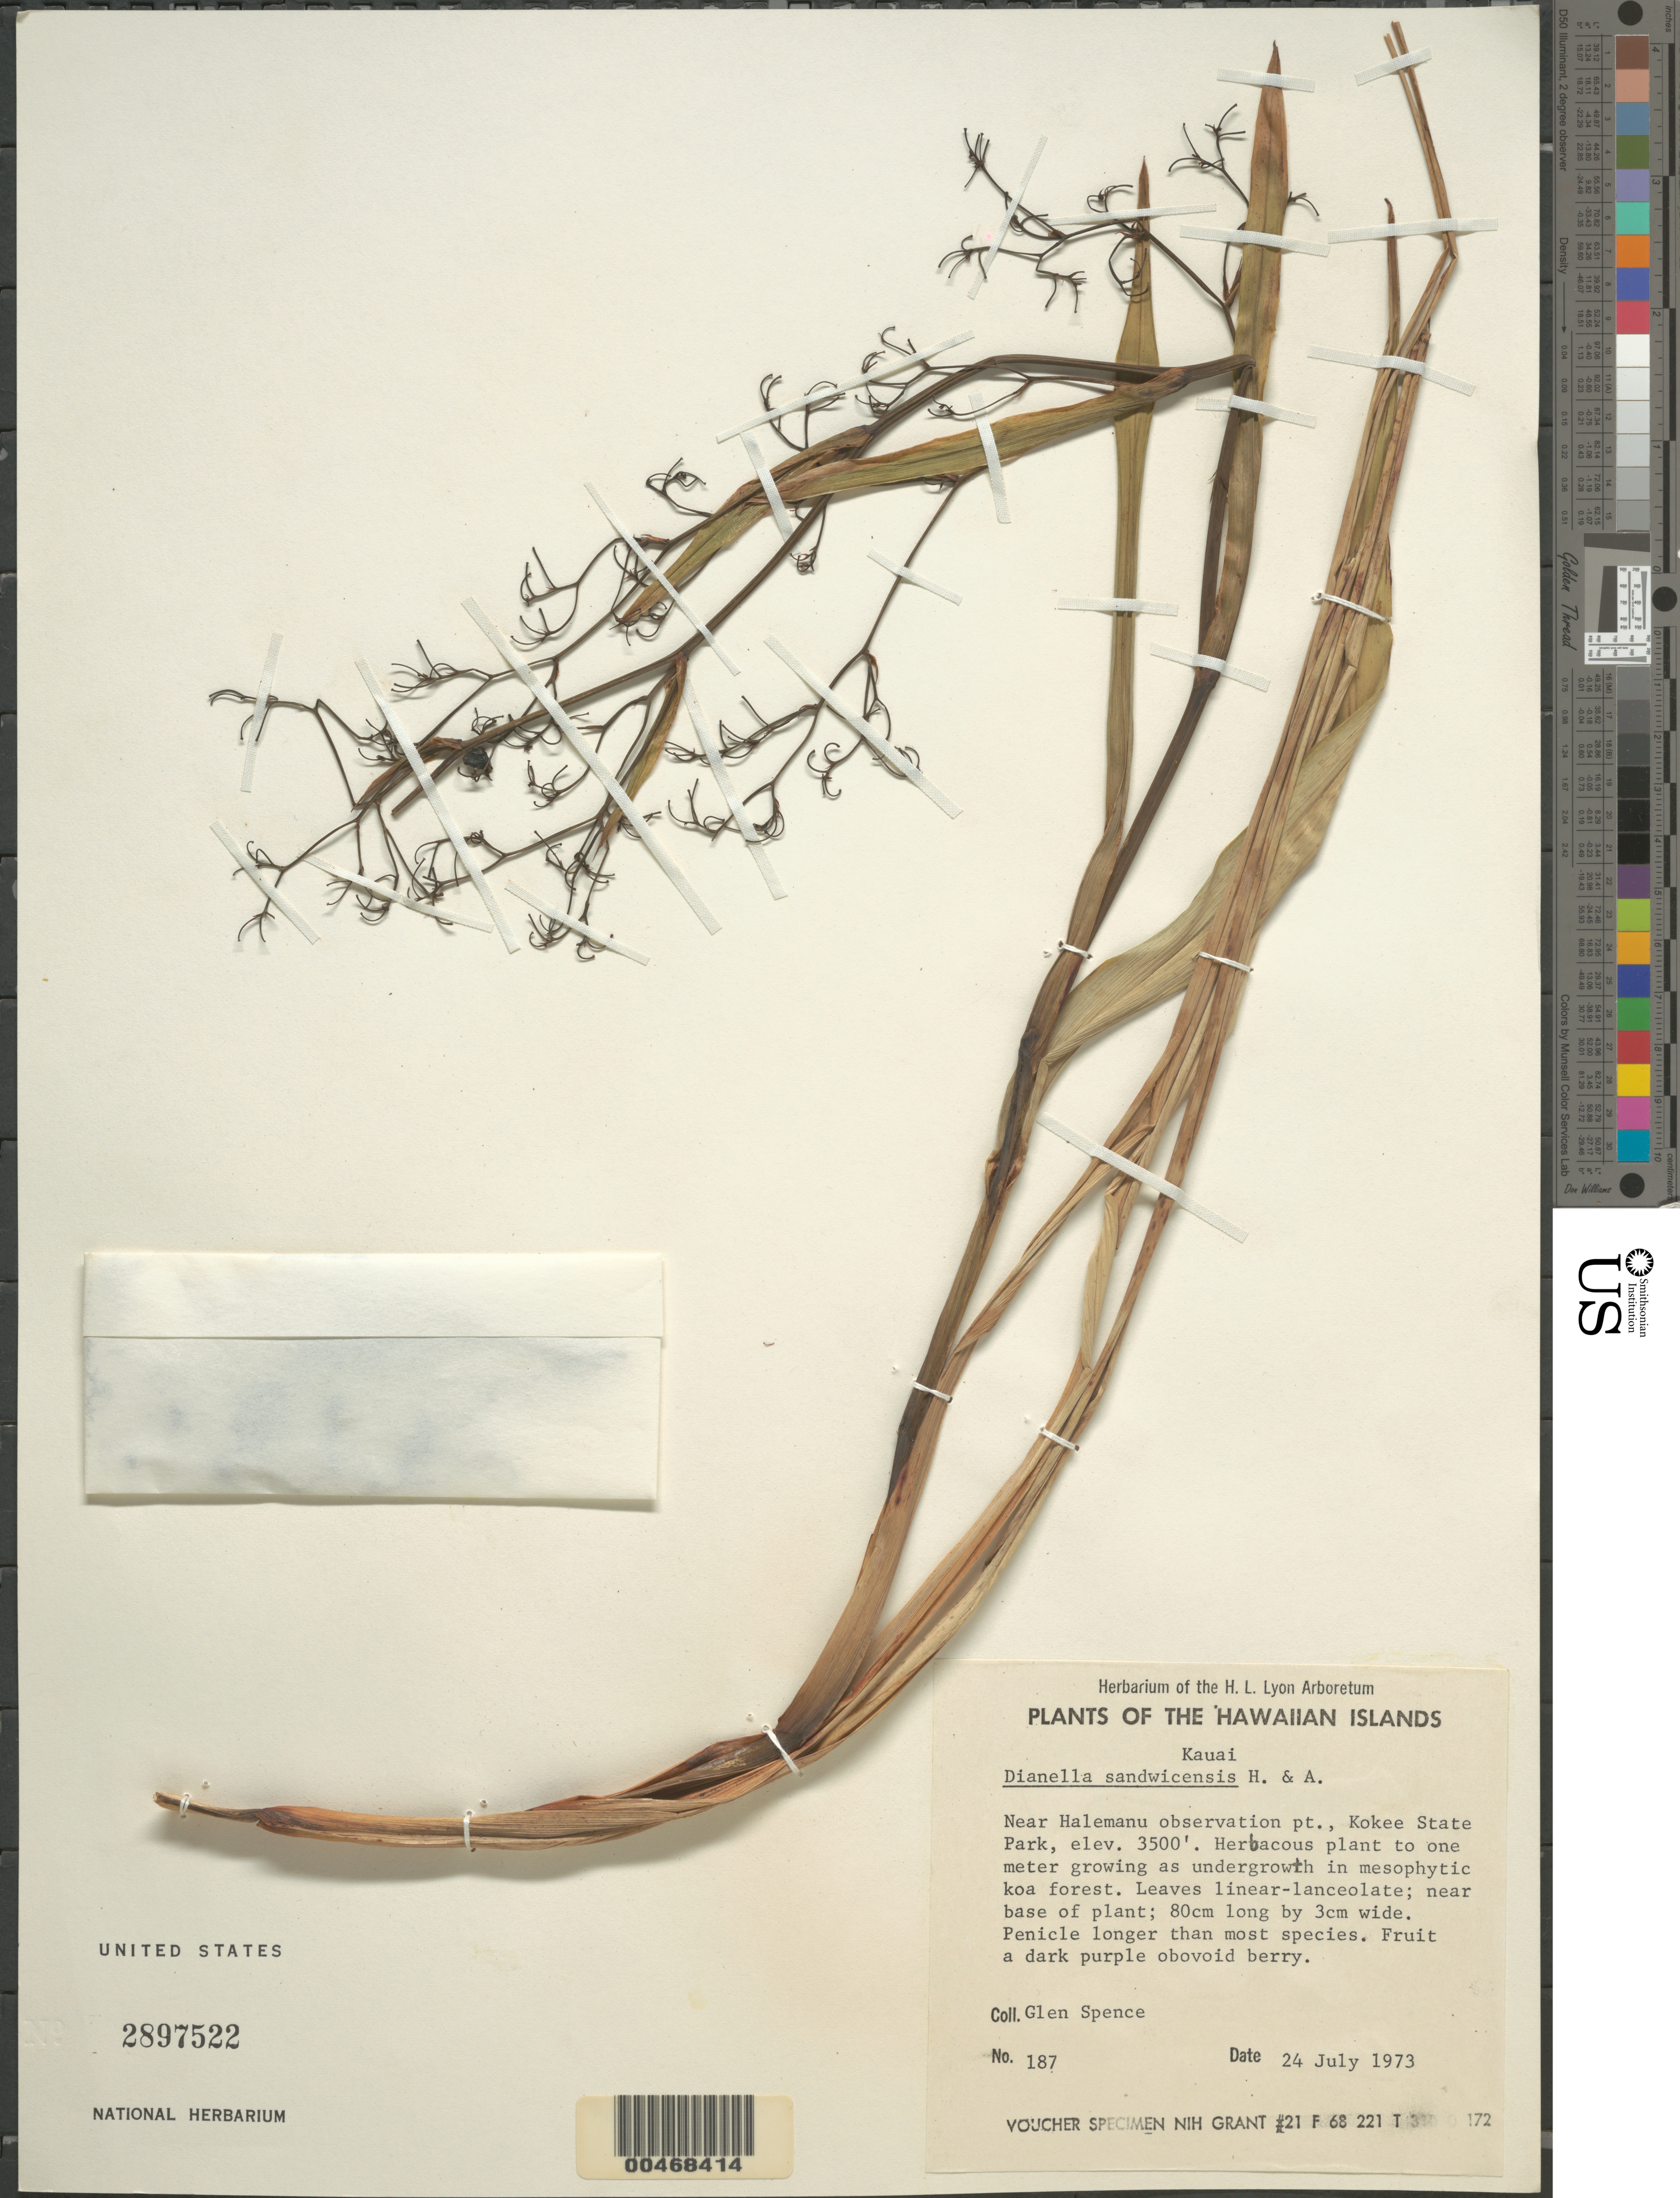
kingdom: Plantae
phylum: Tracheophyta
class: Liliopsida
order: Asparagales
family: Asphodelaceae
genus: Dianella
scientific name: Dianella sandwicensis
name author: Hook. & Arn.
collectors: G. Spence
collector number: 187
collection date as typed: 24 Jul 1973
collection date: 1973-07-24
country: United States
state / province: Hawaii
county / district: Kauai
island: Kaua'i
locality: Near Halemanu observation pt., Kokee State Park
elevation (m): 1067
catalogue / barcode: US 2897522